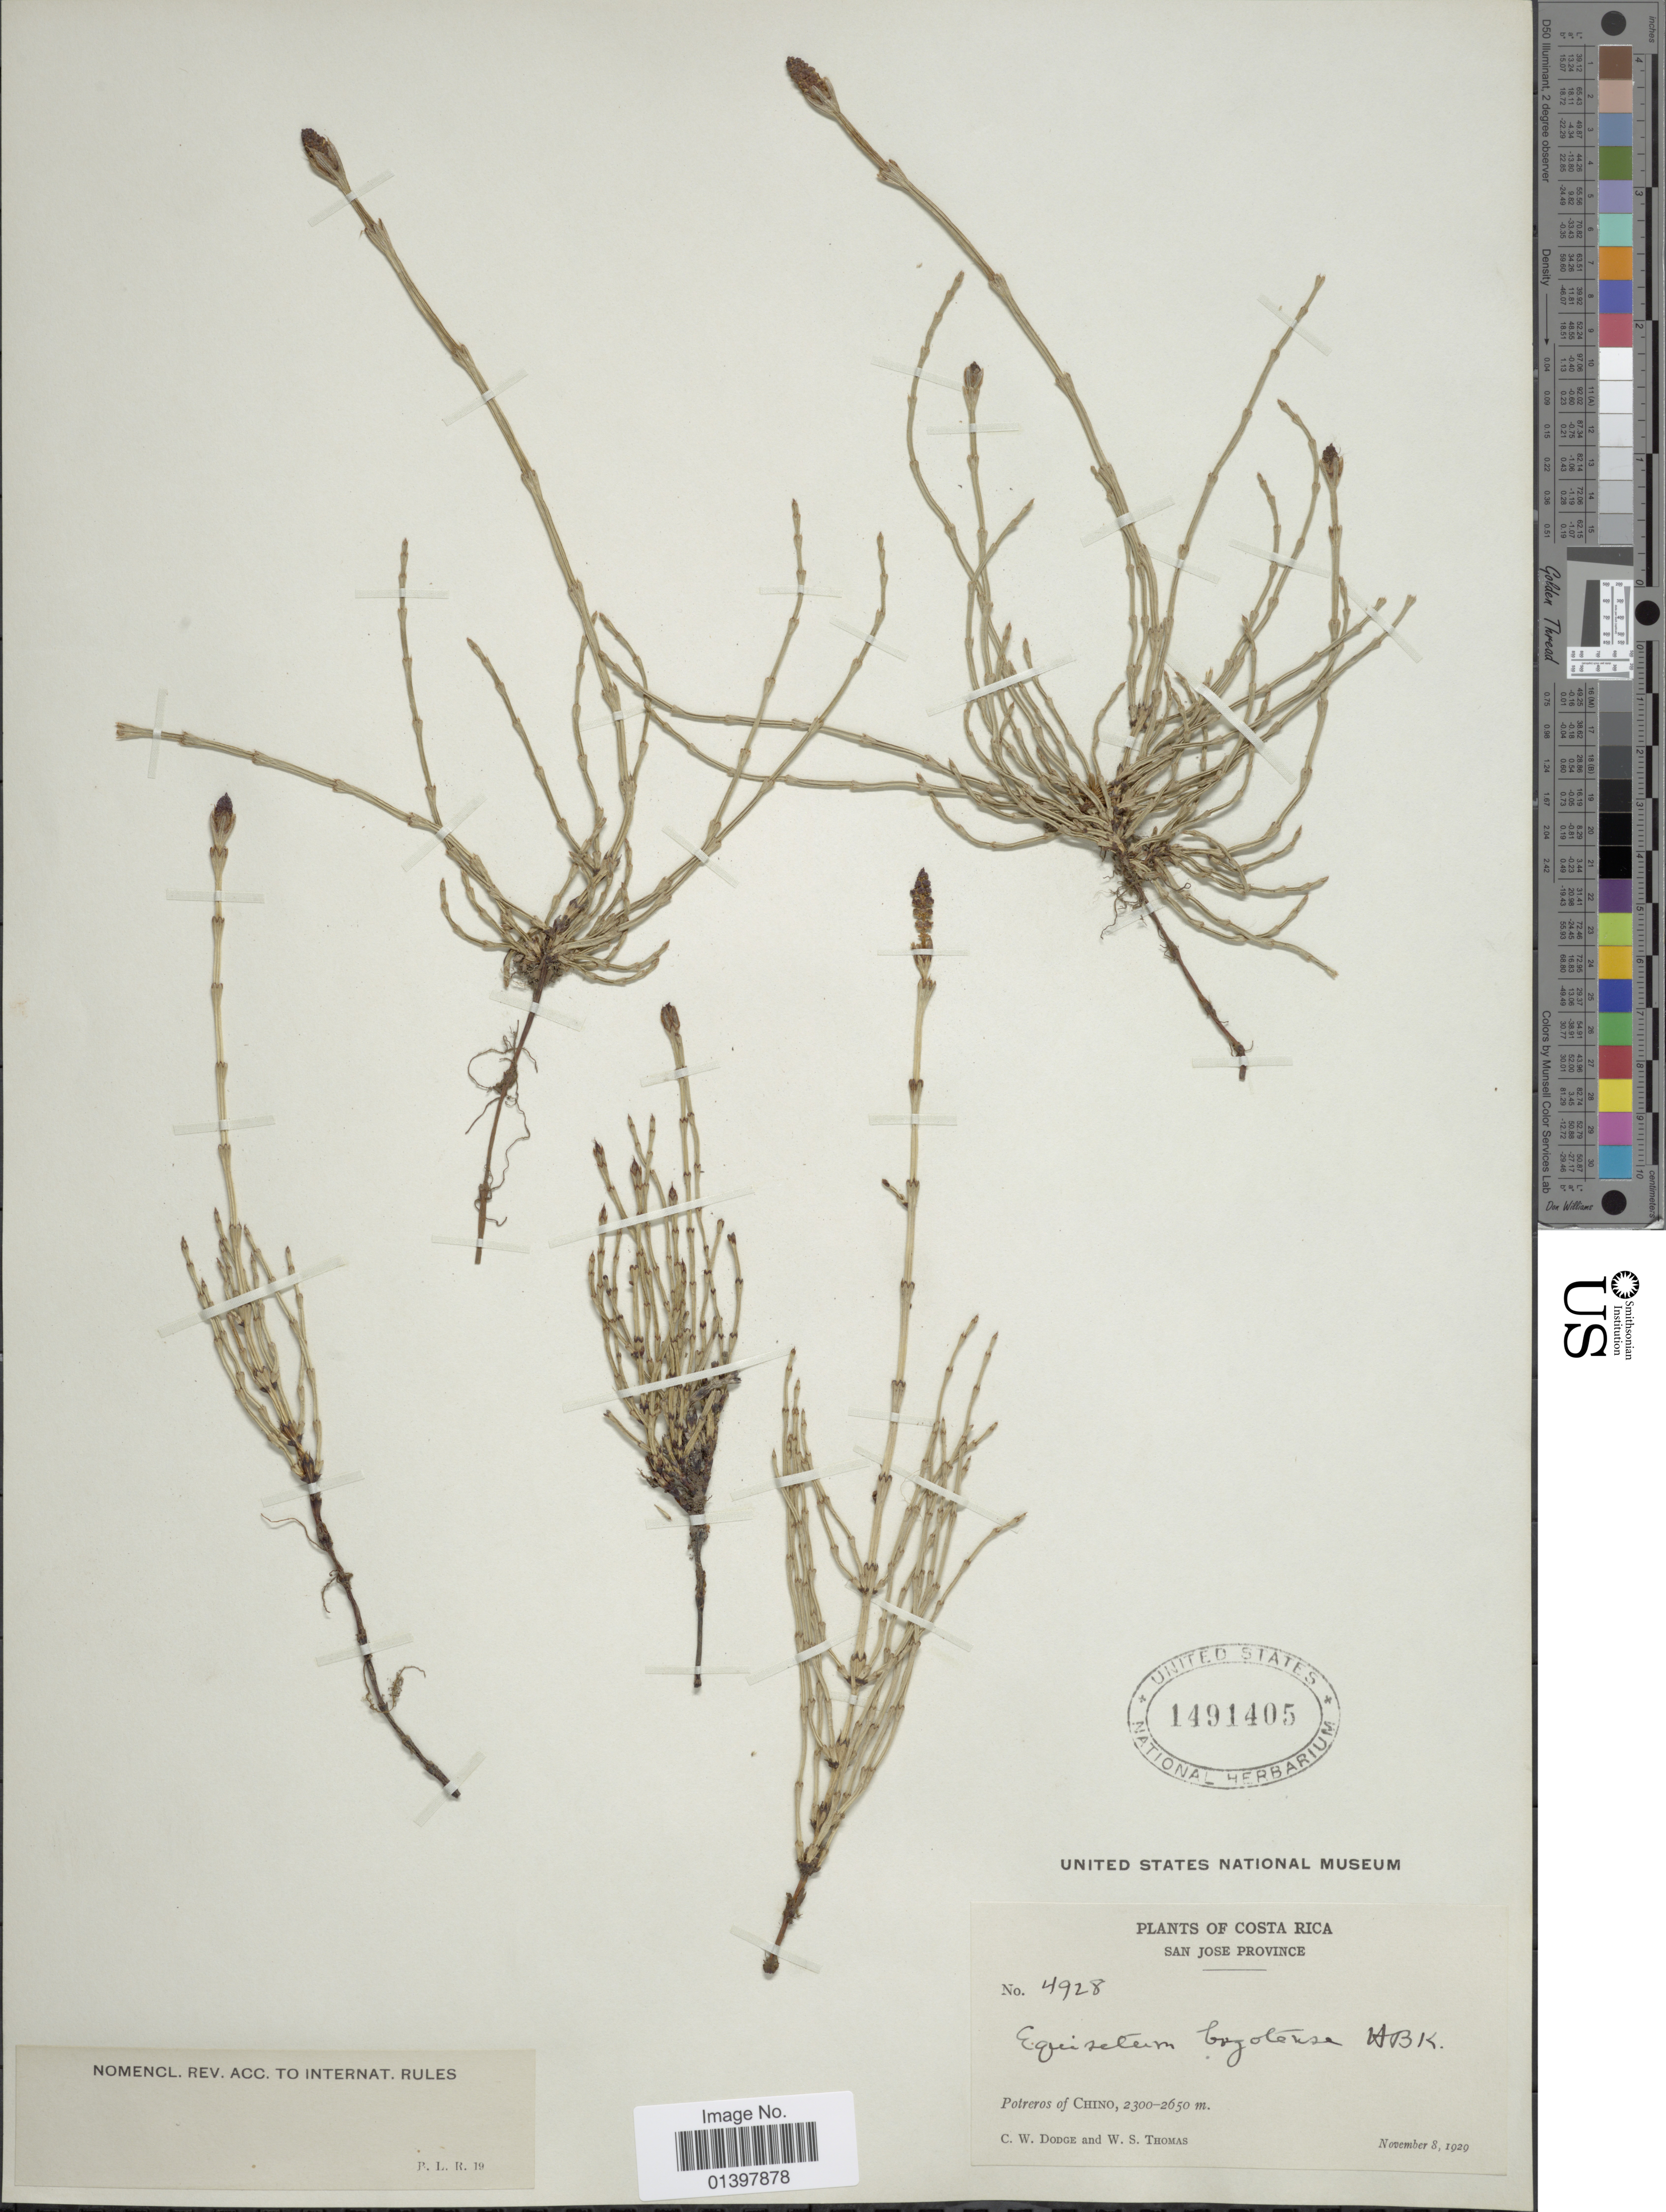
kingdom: Plantae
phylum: Tracheophyta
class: Polypodiopsida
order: Equisetales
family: Equisetaceae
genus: Equisetum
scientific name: Equisetum bogotense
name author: Kunth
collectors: C. Dodge & W. S. Thomas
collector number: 4928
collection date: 1929-11-08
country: Costa Rica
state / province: San José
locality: Potreros of Chino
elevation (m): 2300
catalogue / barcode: US 1491405